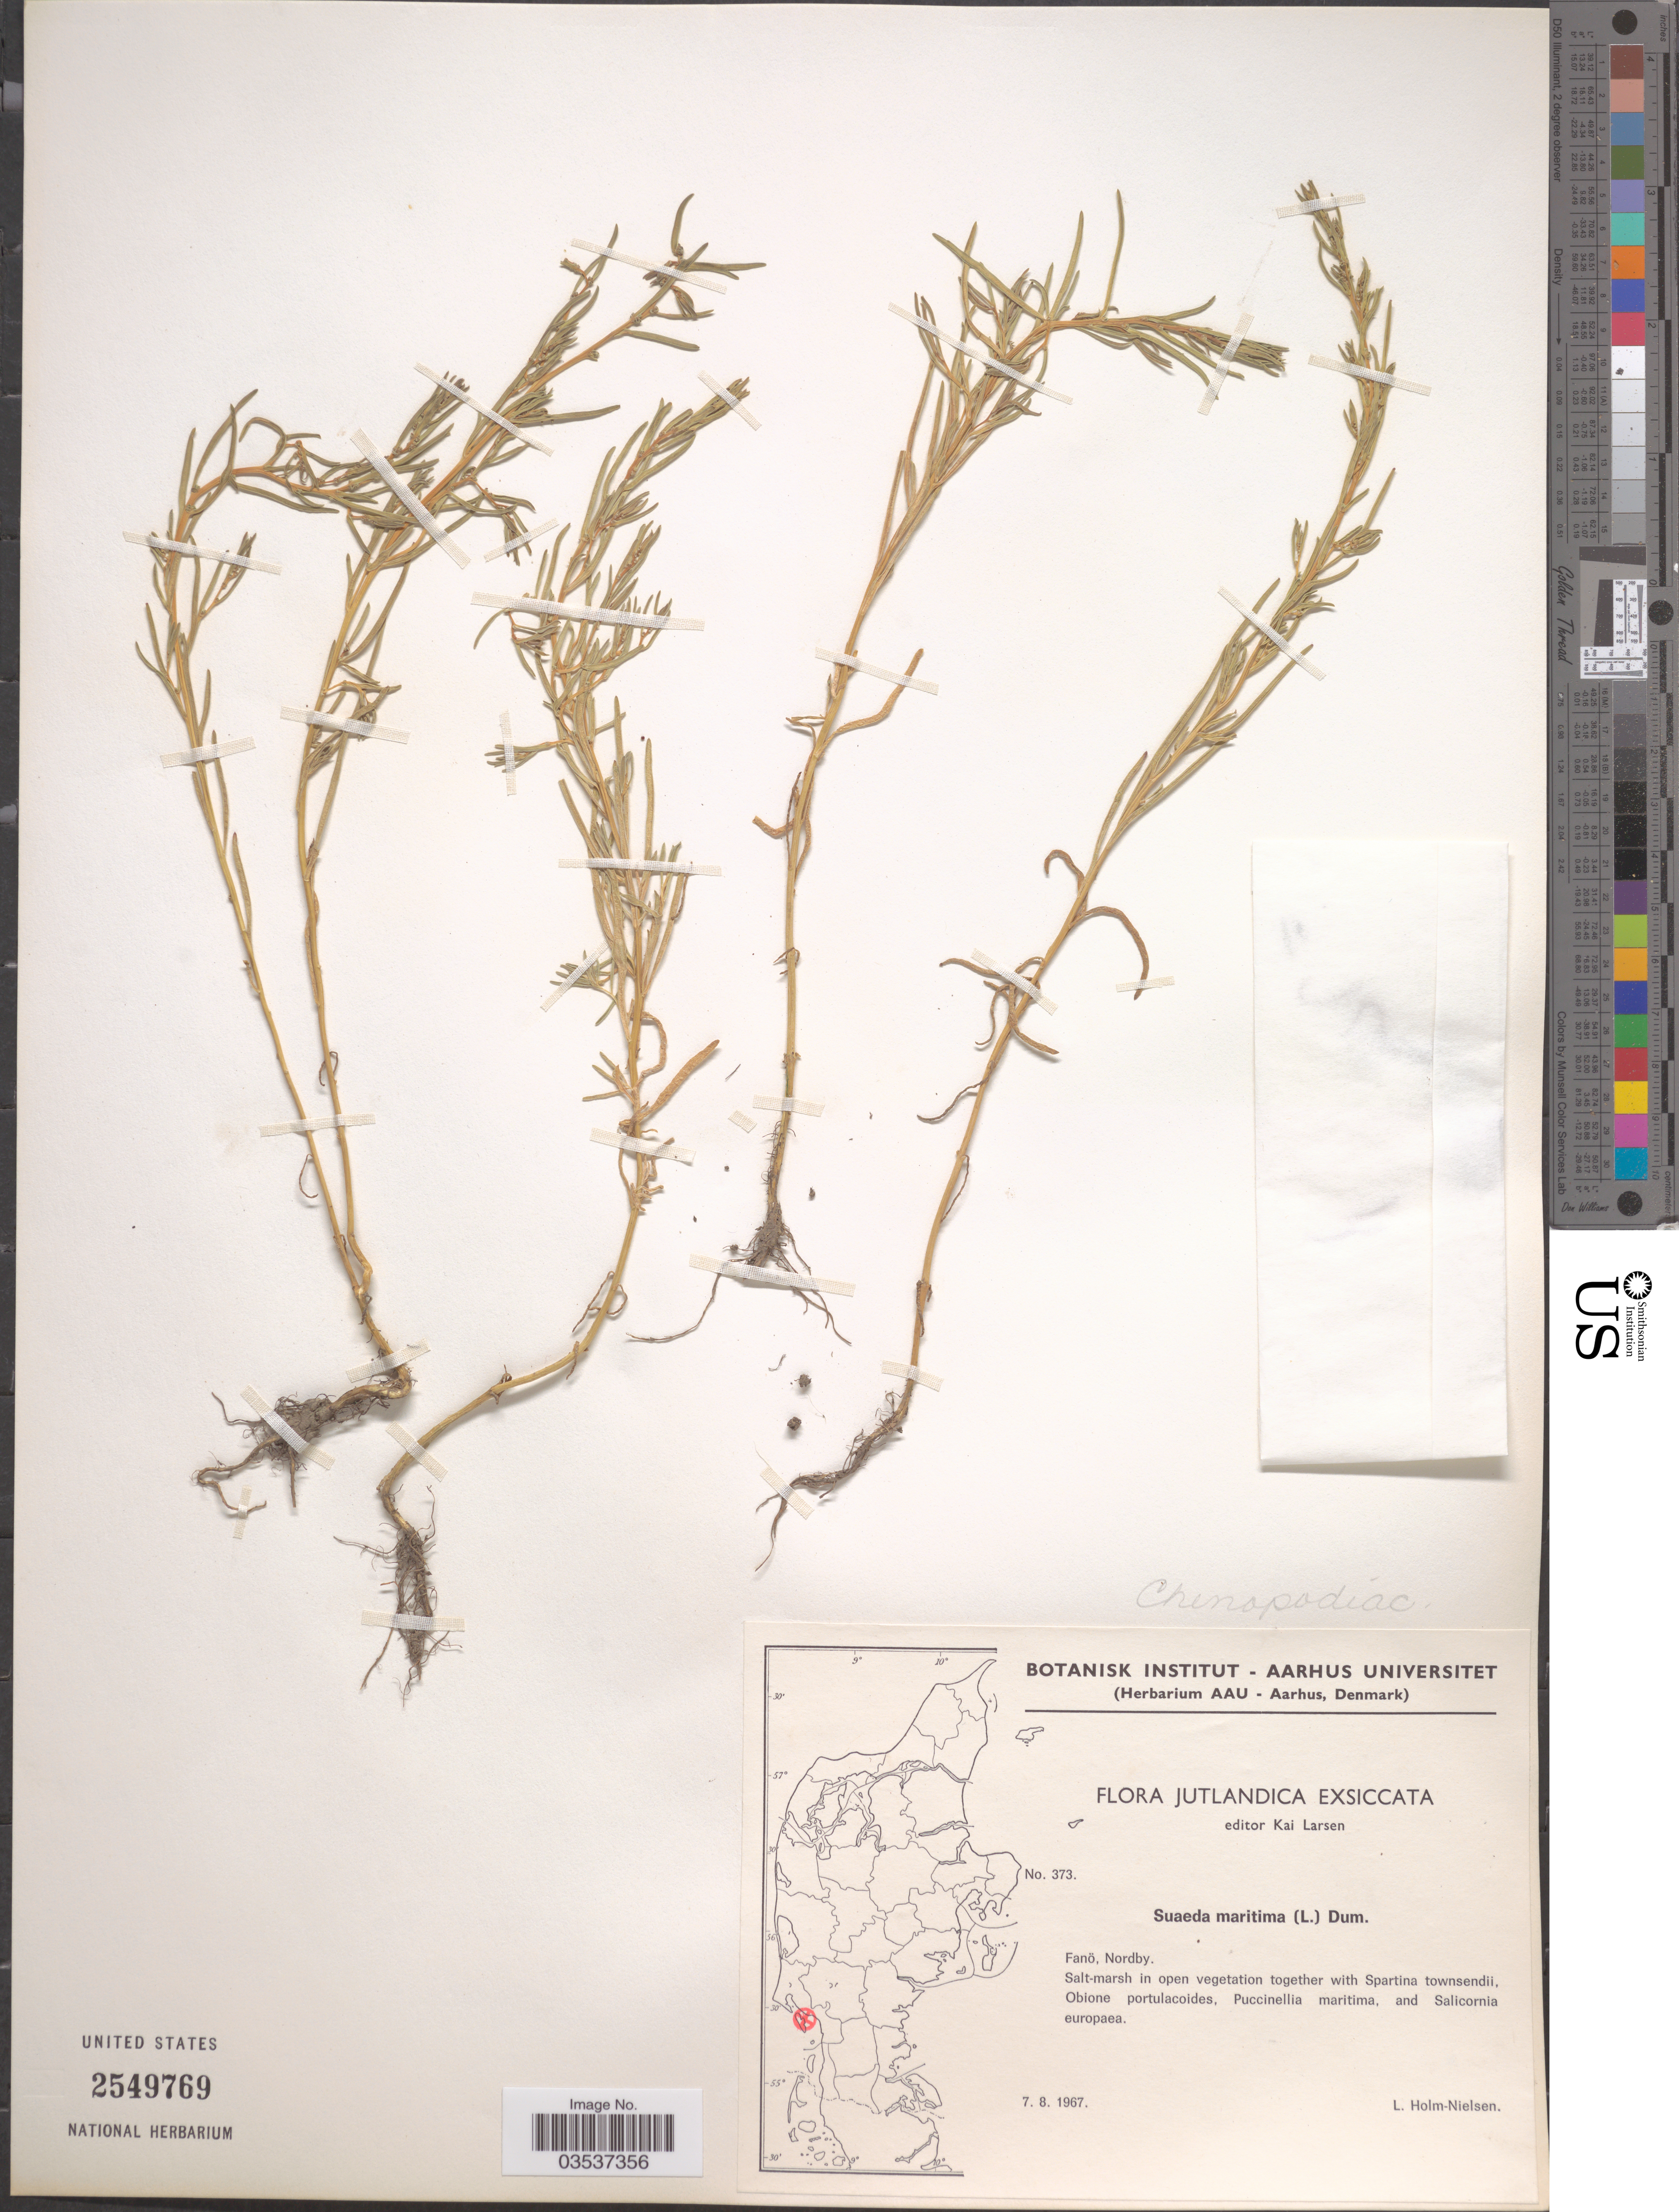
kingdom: Plantae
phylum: Tracheophyta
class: Magnoliopsida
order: Caryophyllales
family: Amaranthaceae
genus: Suaeda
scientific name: Suaeda maritima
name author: (L.) Dumort.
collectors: L. Holm-Nielsen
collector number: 373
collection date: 1967-08-07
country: Denmark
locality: Jutlandica. Fanö, Nordby.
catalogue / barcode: US 2549769